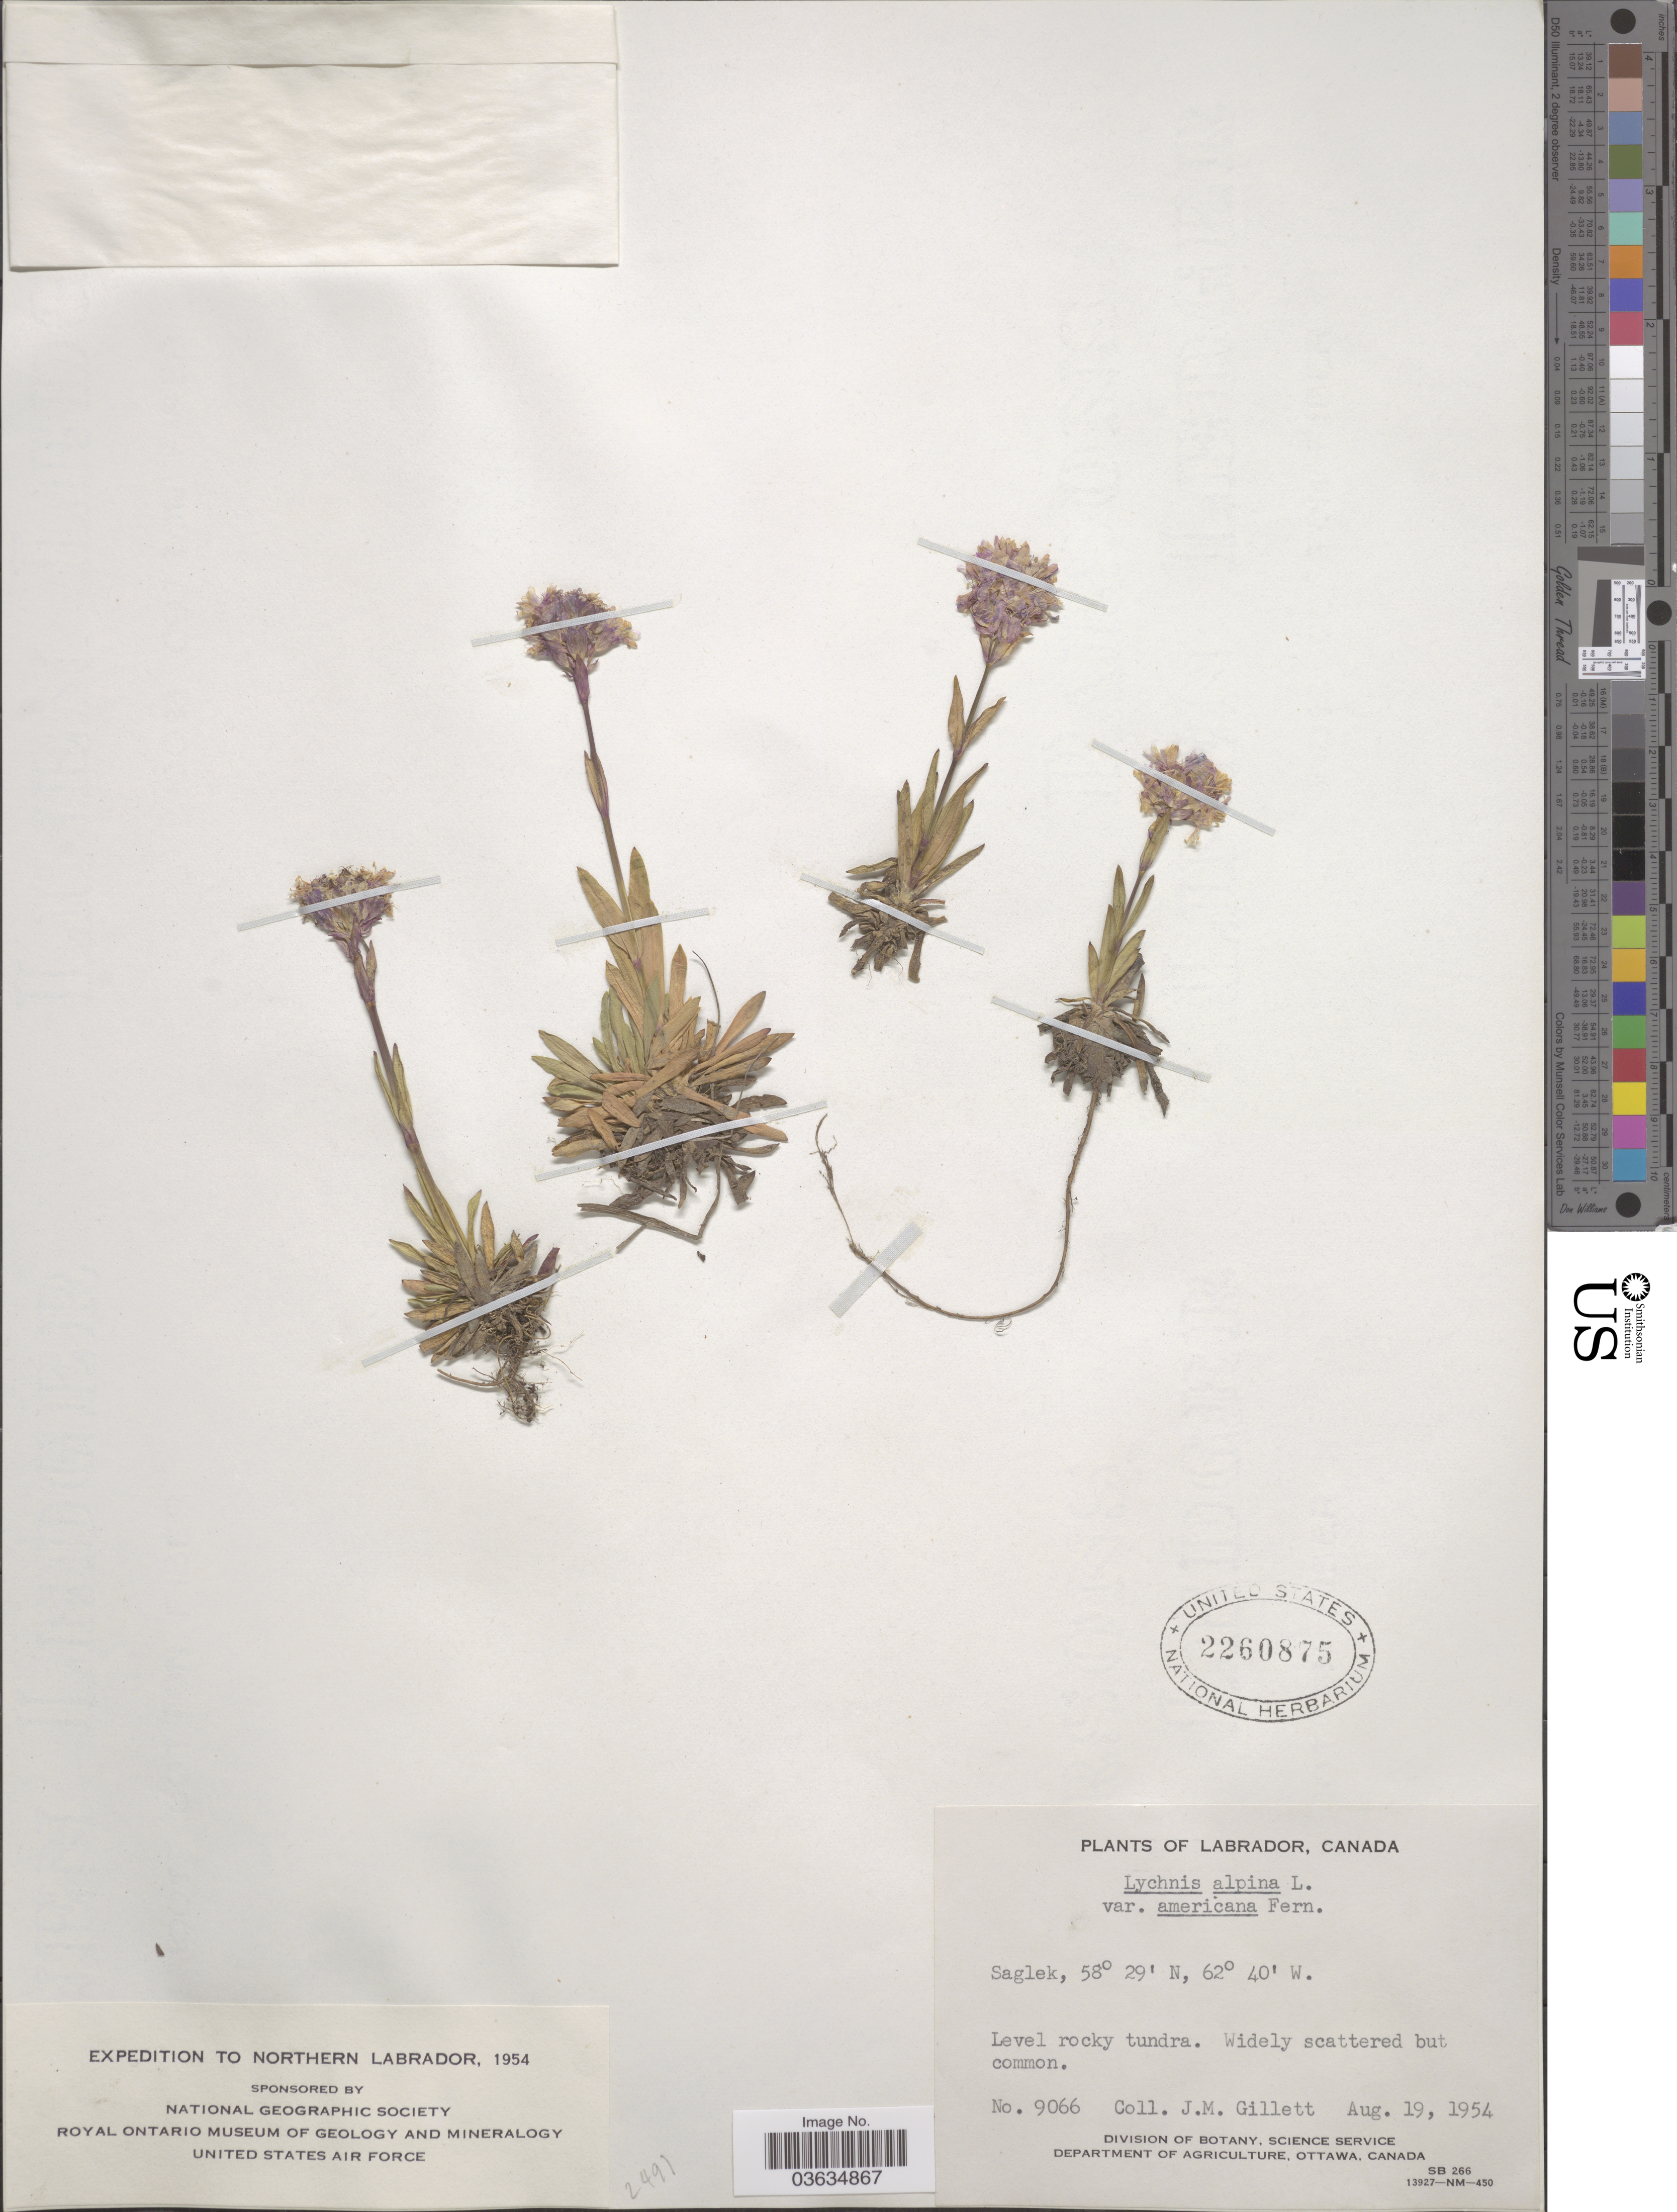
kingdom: Plantae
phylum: Tracheophyta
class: Magnoliopsida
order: Caryophyllales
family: Caryophyllaceae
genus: Viscaria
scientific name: Viscaria alpina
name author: (L.) G. Don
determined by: Strong, Mark T., (BOT), Smithsonian Institution - National Museum of Natural History (UNITED STATES)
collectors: J. M. Gillett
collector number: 9066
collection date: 1954-08-19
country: Canada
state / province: Newfoundland and Labrador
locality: Labrador. Saglek.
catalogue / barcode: US 2260875